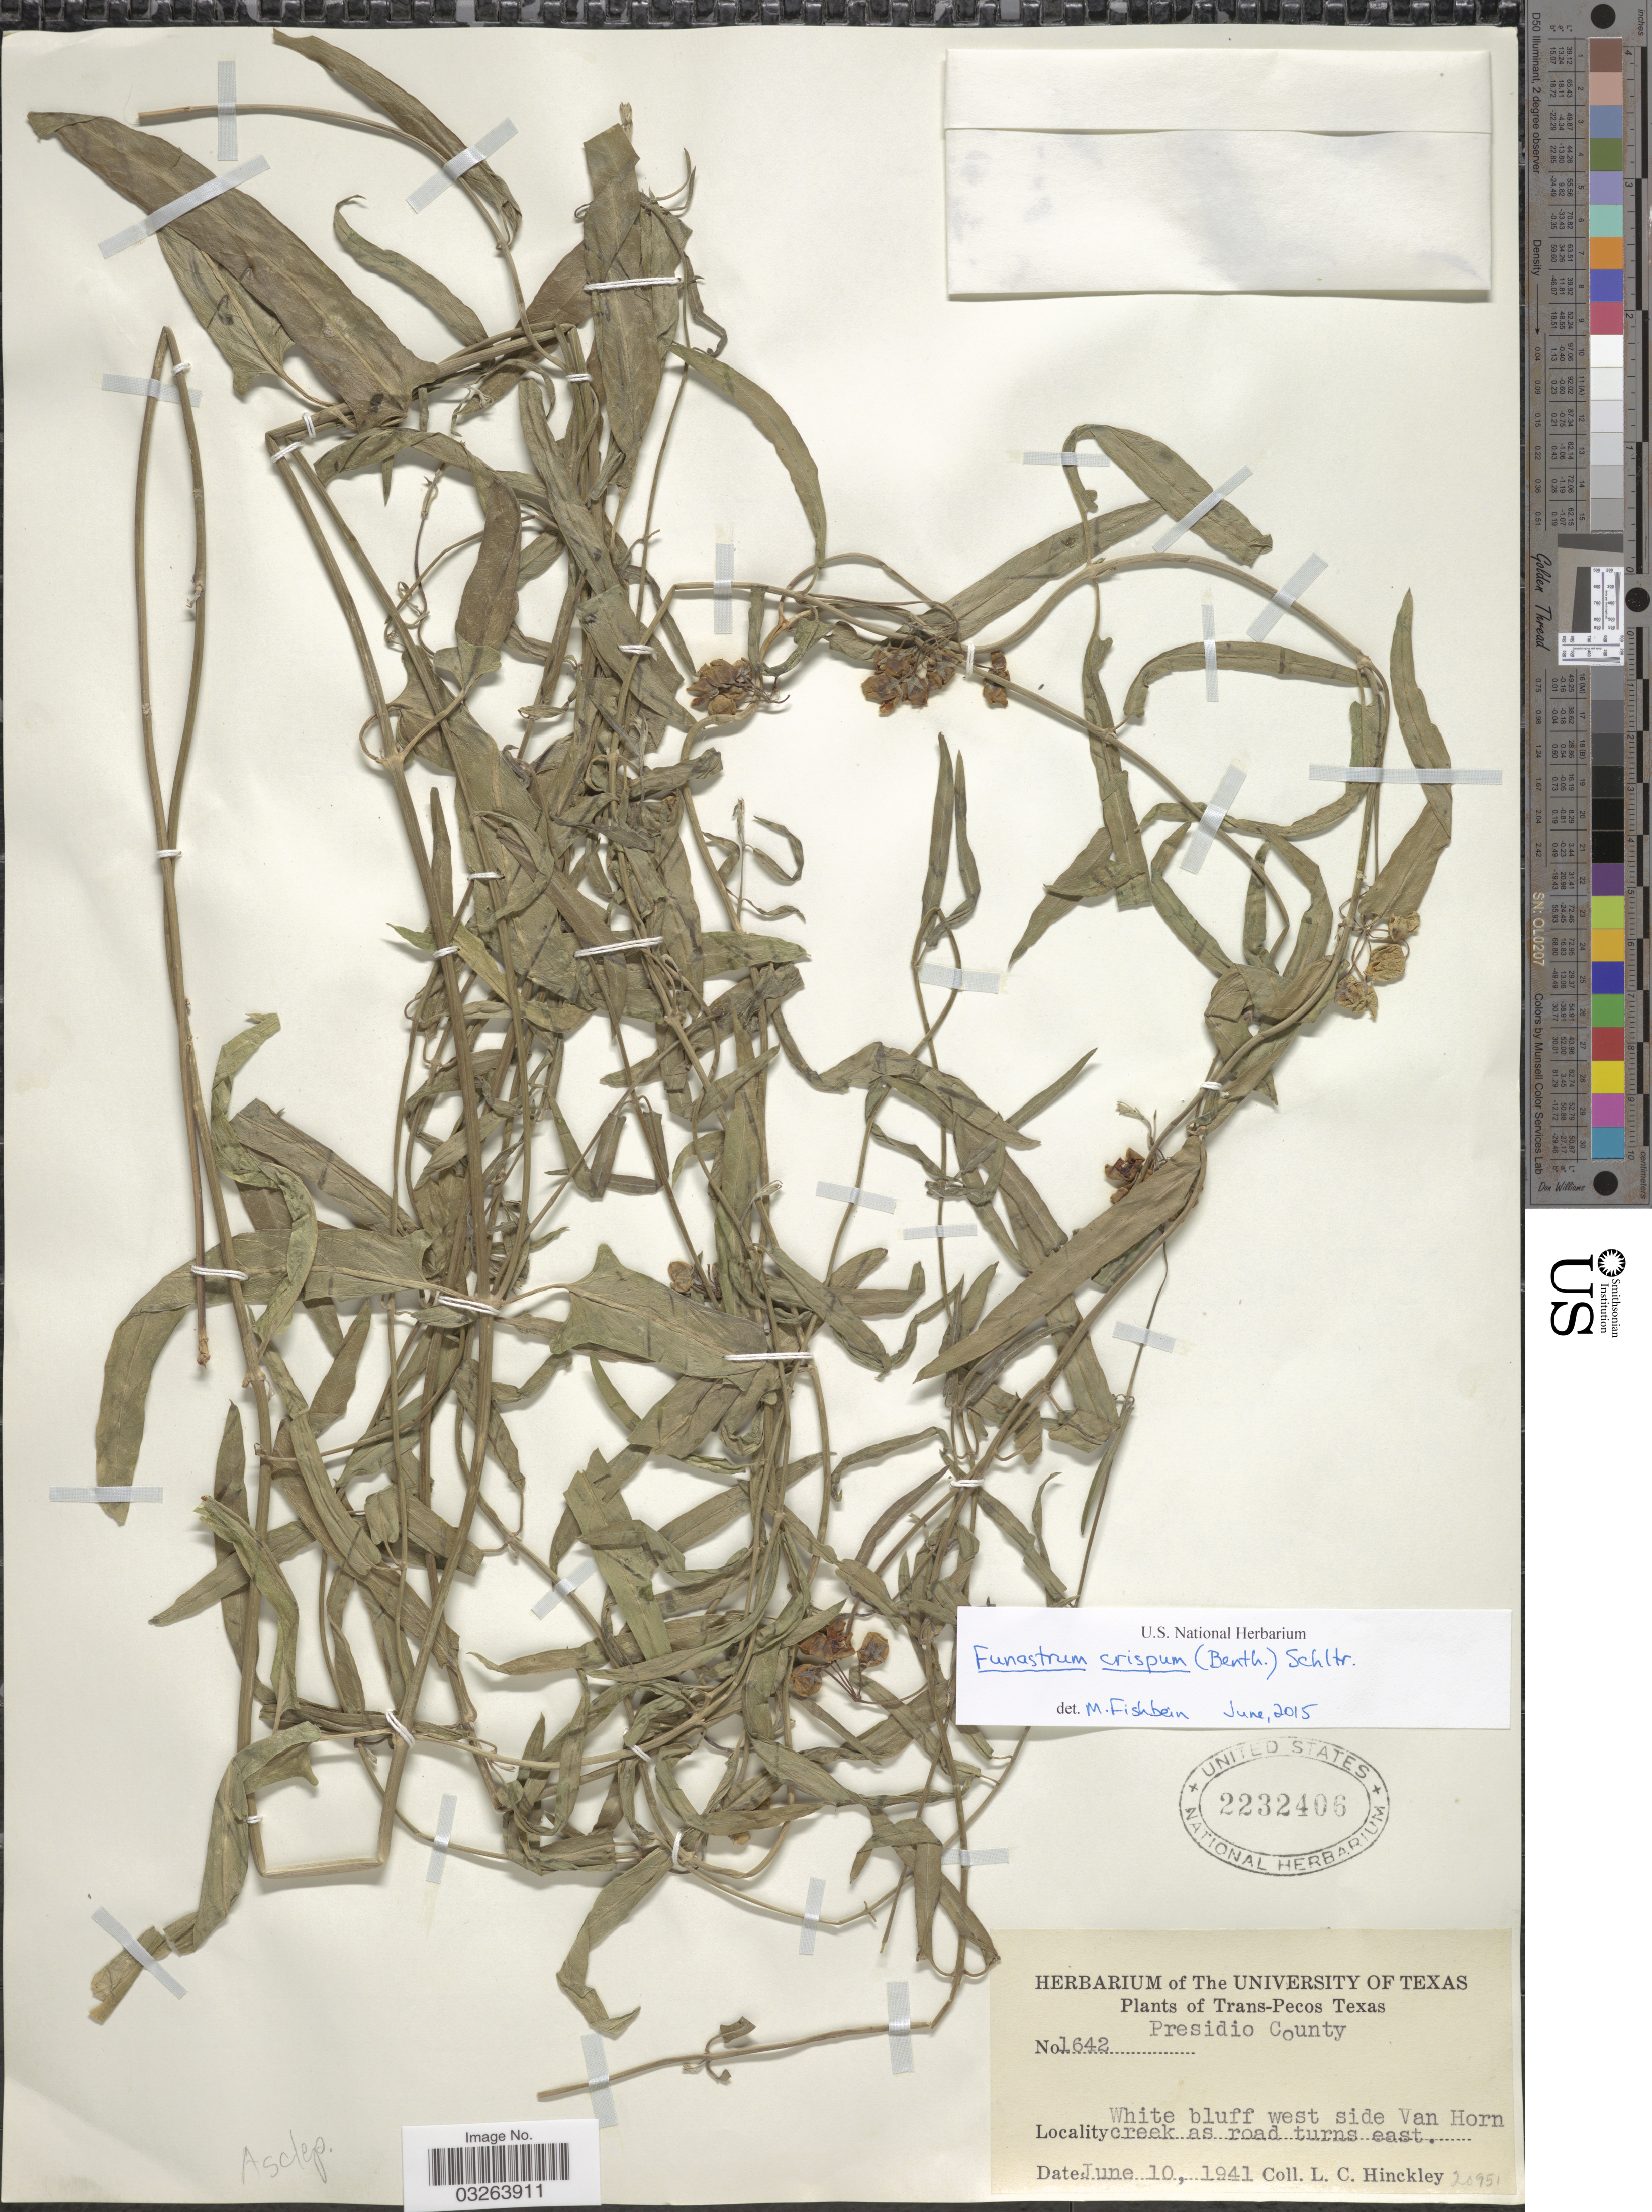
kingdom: Plantae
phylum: Tracheophyta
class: Magnoliopsida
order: Gentianales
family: Apocynaceae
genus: Funastrum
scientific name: Funastrum crispum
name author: (Benth.) Schltr.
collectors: L. Hinckley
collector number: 1642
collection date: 1941-06-10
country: United States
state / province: Texas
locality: Trans-Pecos Texas. Presidio County. White bluff west side Van Horn creek as road turns east.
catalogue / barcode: US 2232406